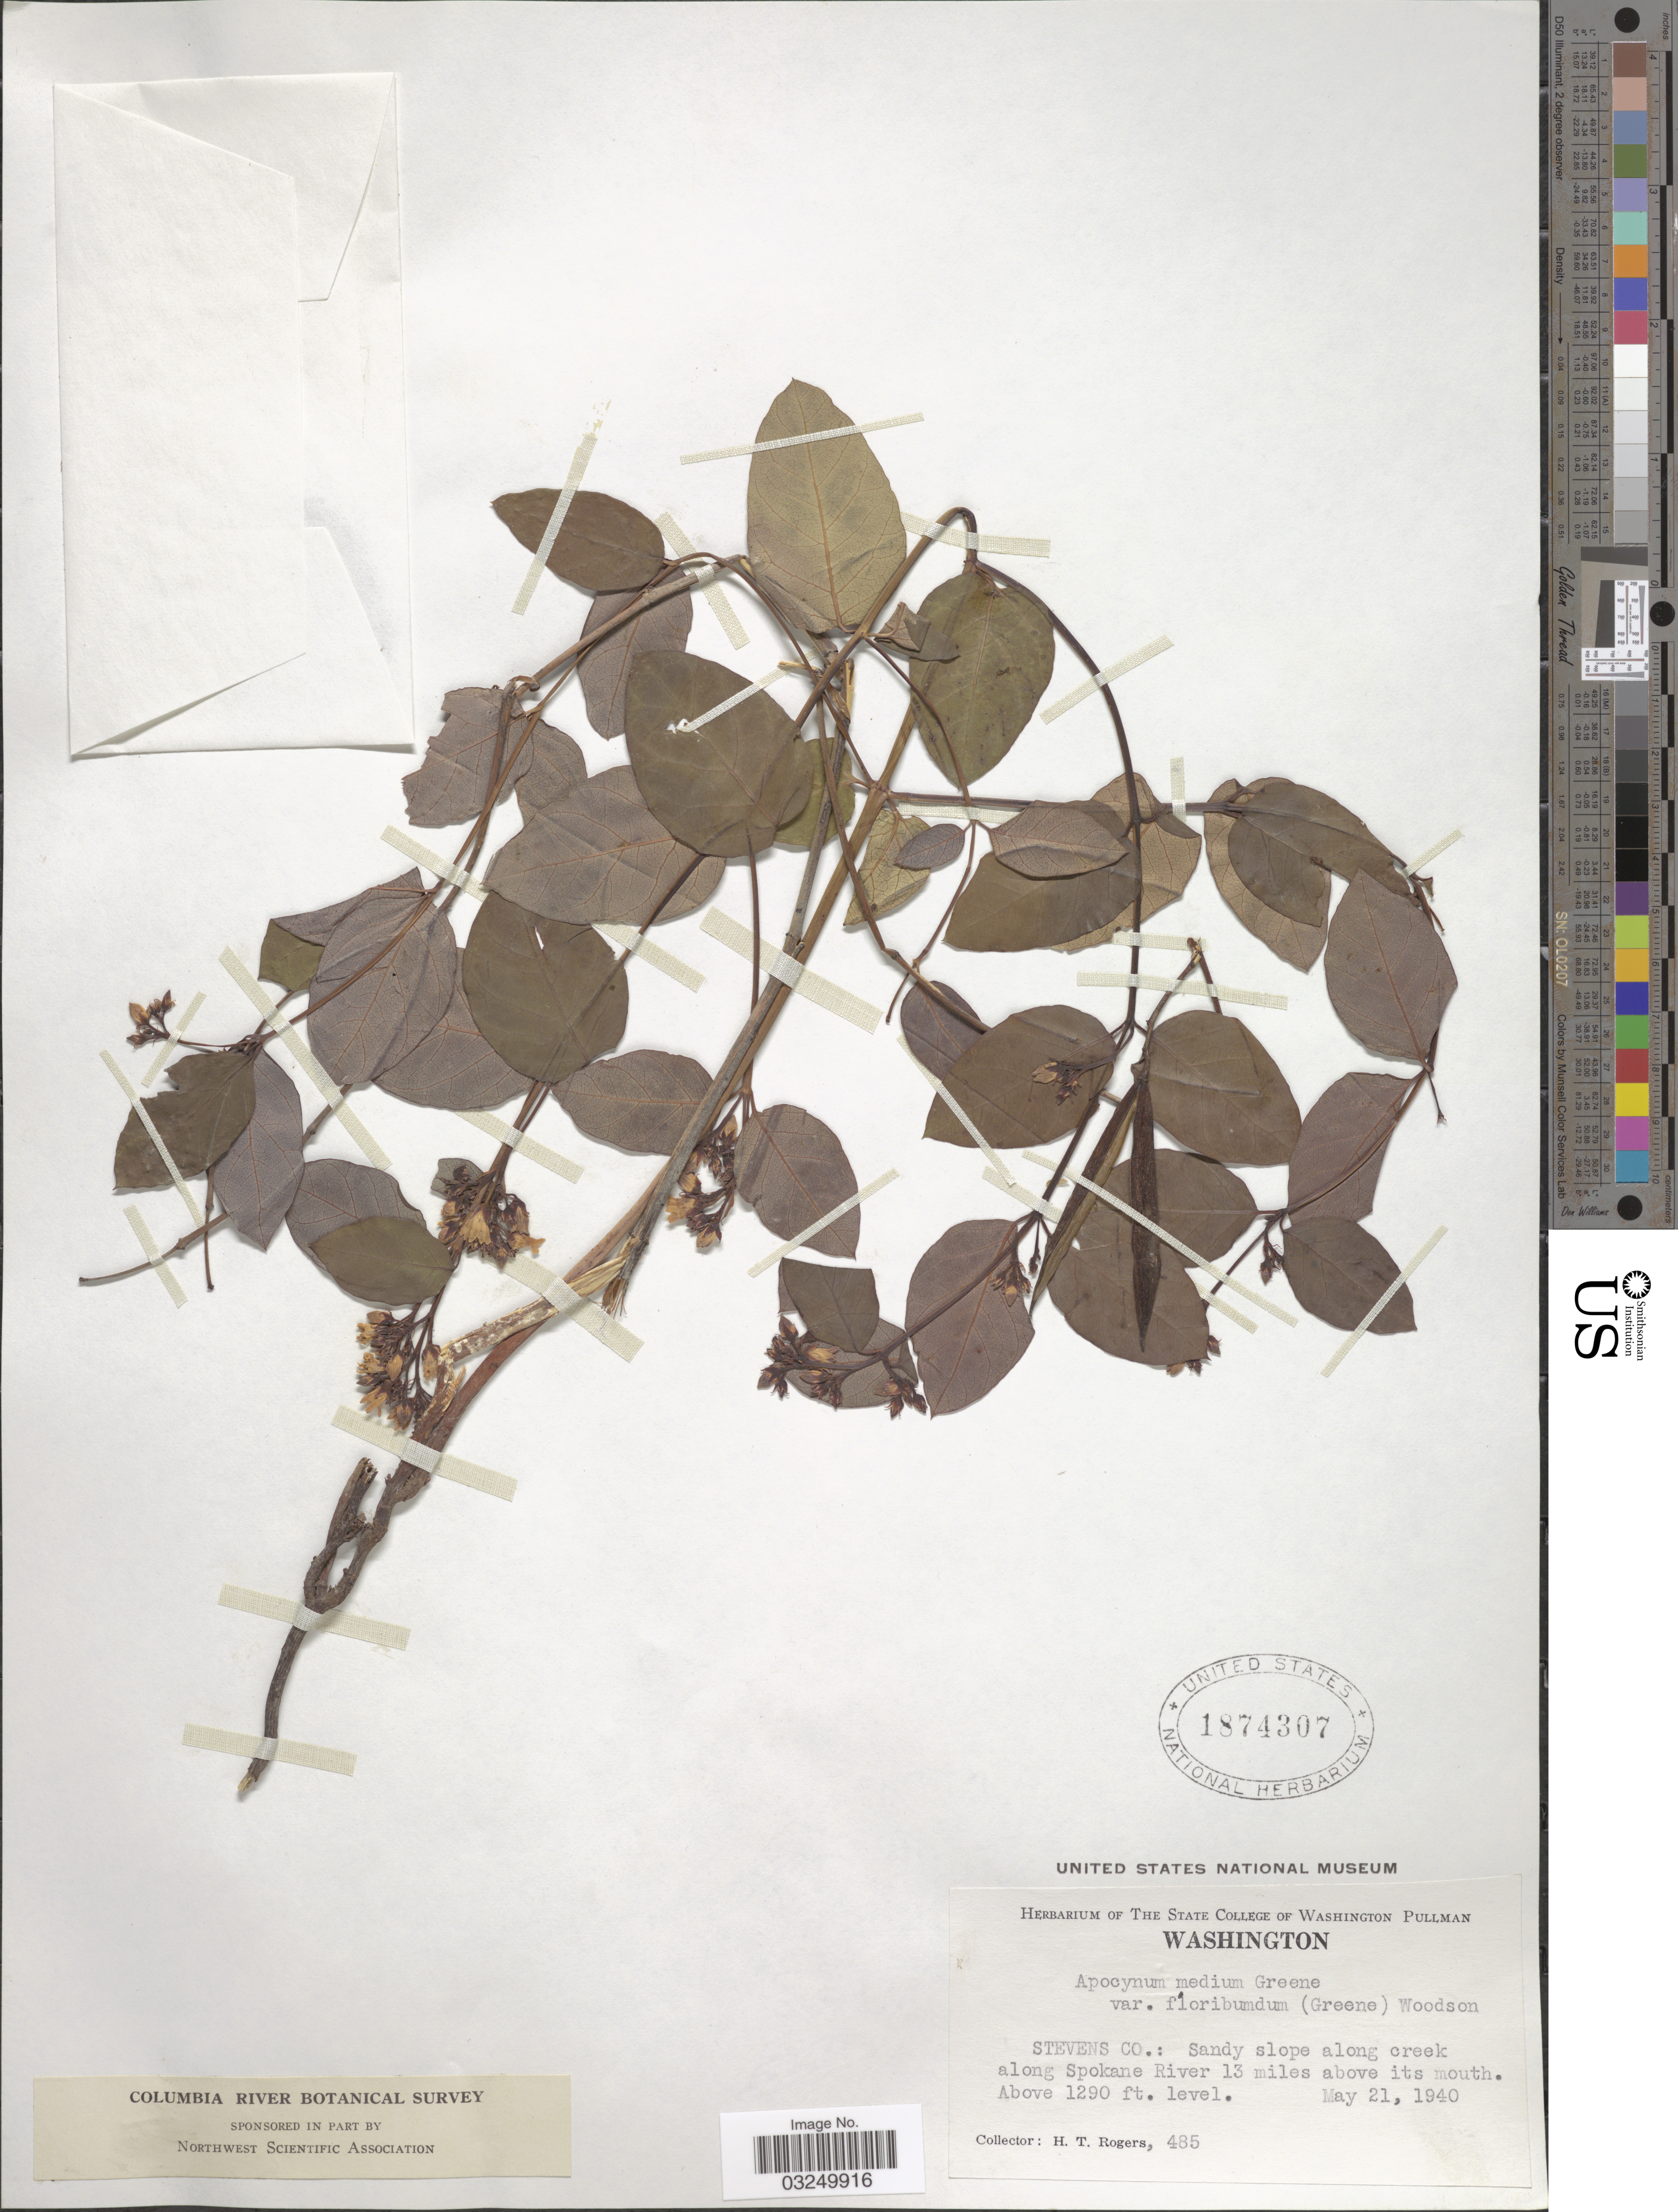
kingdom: Plantae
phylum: Tracheophyta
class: Magnoliopsida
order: Gentianales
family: Apocynaceae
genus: Apocynum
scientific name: Apocynum medium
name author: Greene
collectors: H. Rogers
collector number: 485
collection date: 1940-05-21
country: United States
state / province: Washington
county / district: Spokane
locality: Stevens Co.: Sandy slope along creek along Spokane River 13 miles above its mouth. Columbia River [unsure placement].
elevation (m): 393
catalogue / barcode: US 1874307